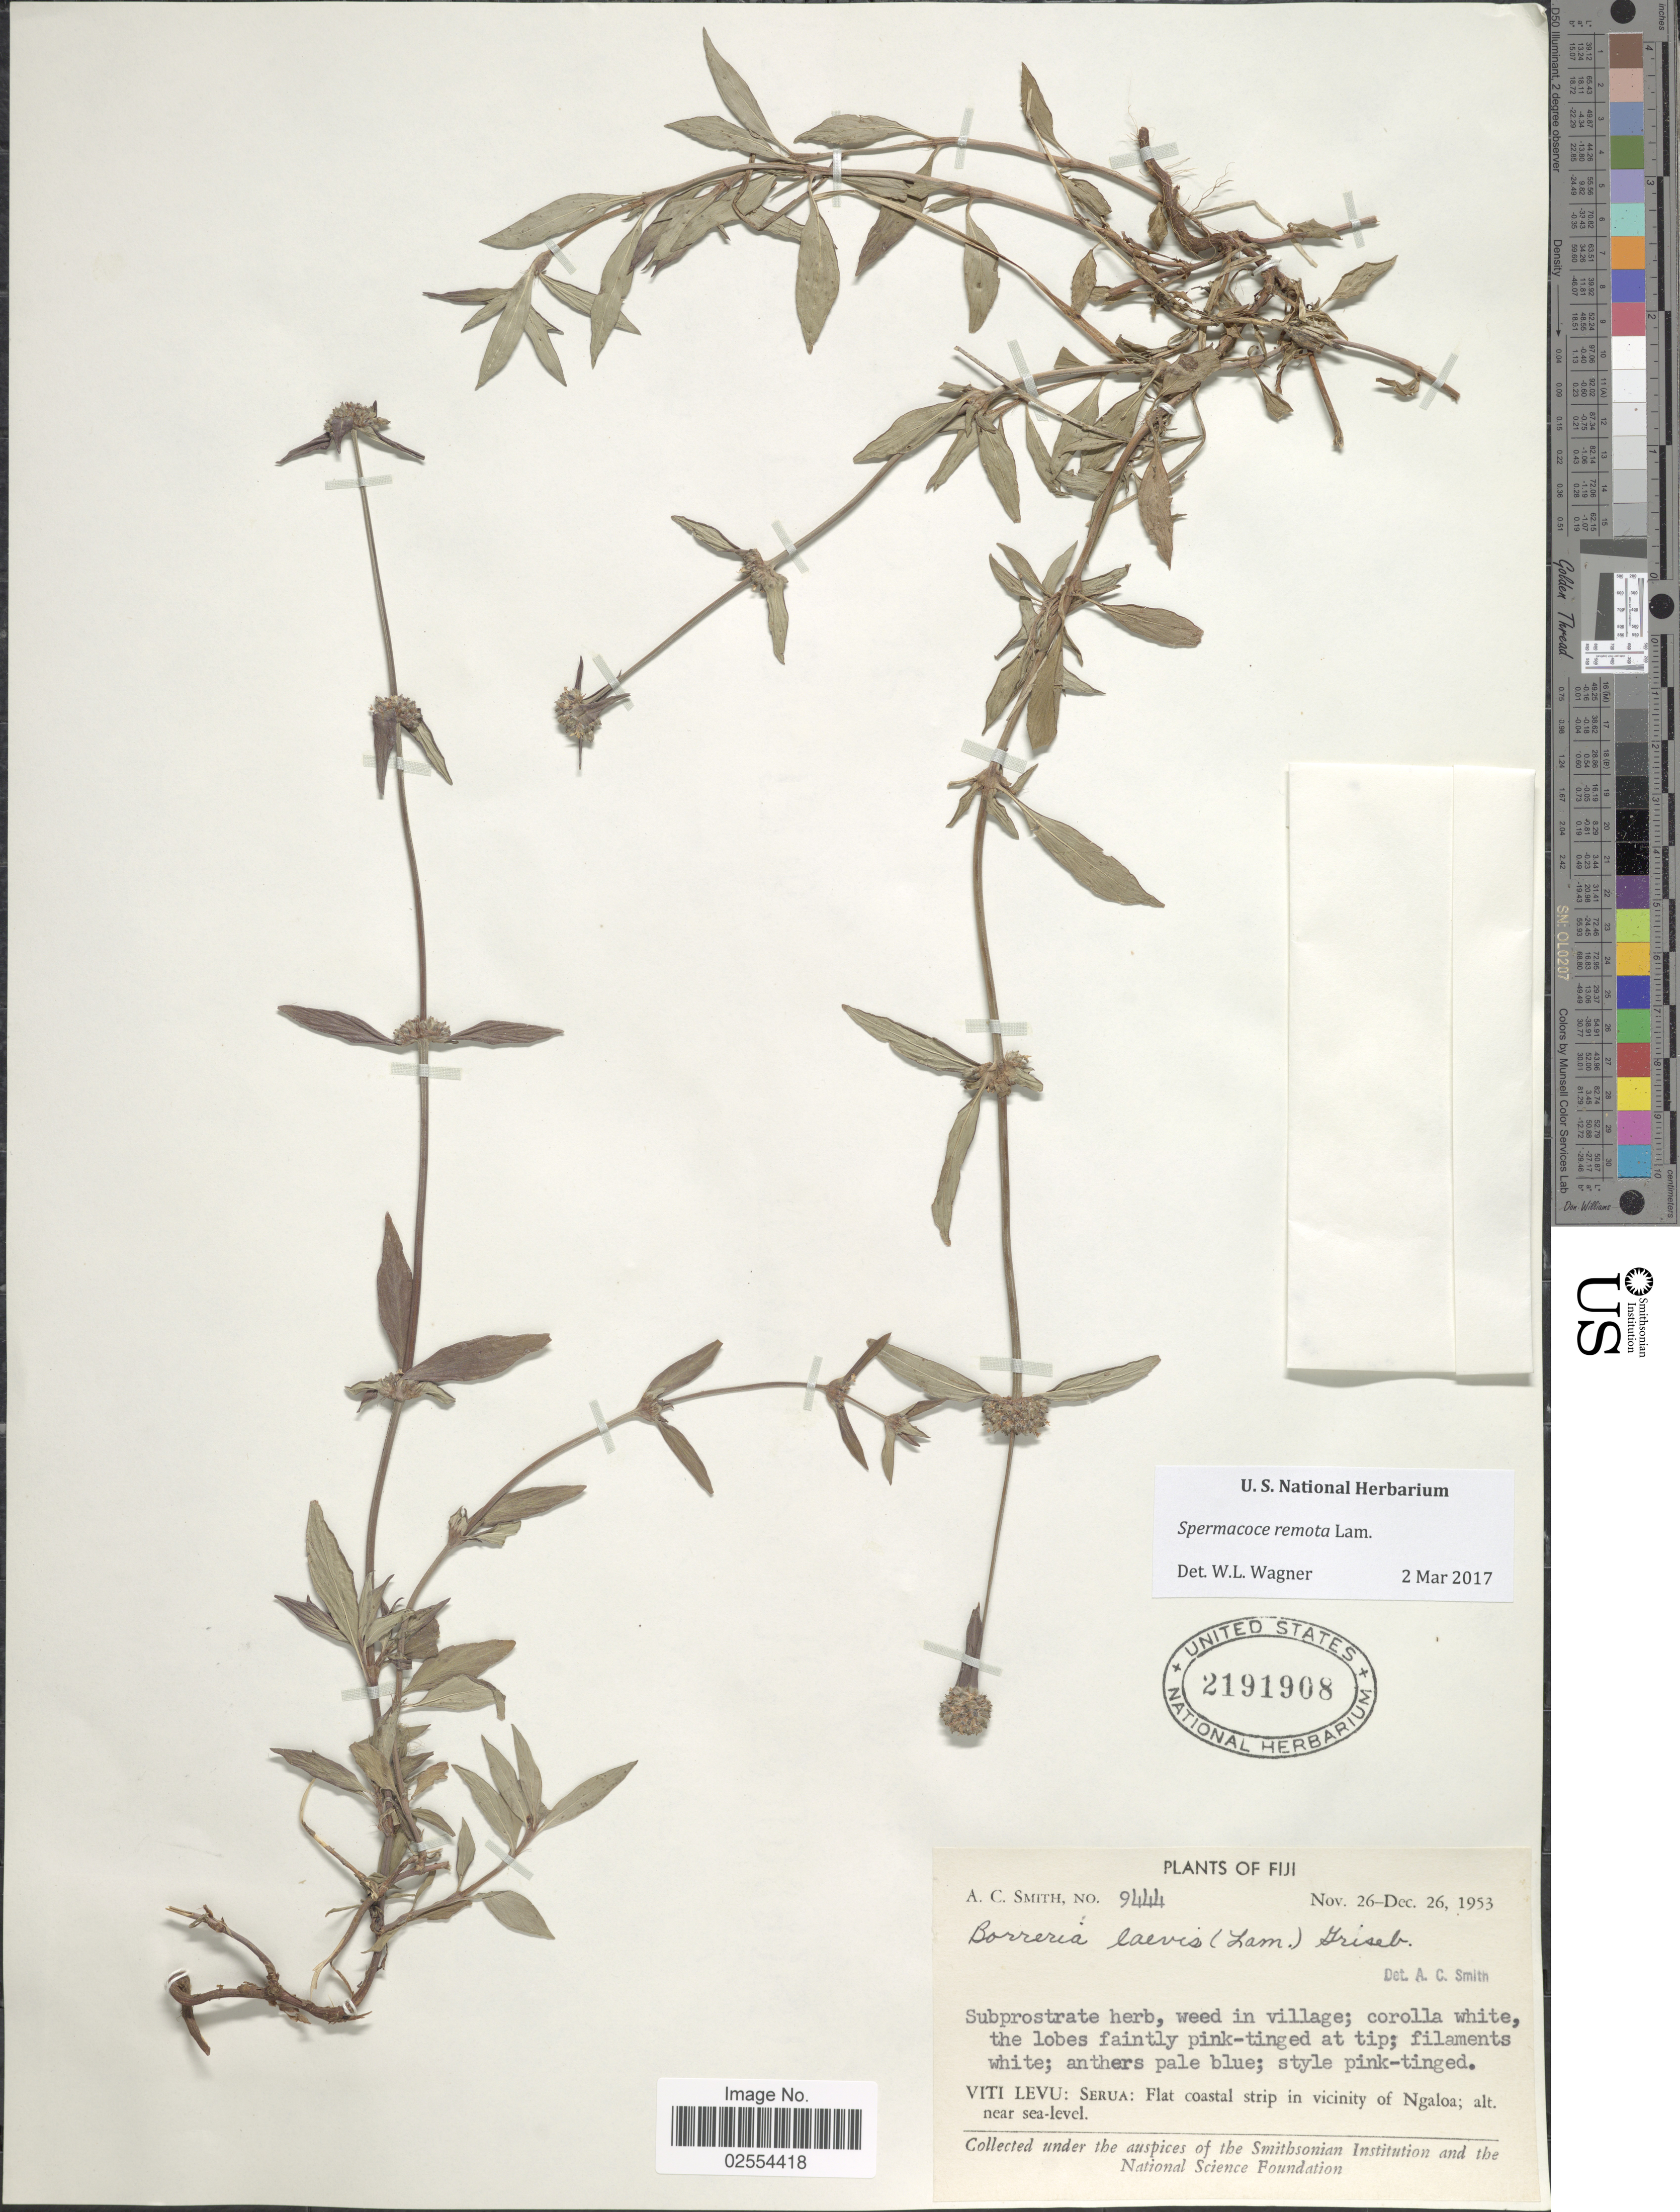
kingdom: Plantae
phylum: Tracheophyta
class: Magnoliopsida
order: Gentianales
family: Rubiaceae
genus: Spermacoce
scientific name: Spermacoce remota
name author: Lam.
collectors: A. C. Smith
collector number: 9444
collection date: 1953-11-26/1953-12-26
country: Fiji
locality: Viti Levu: Serua: Flat coastal strip in vicinity of Ngaloa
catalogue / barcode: US 2191908